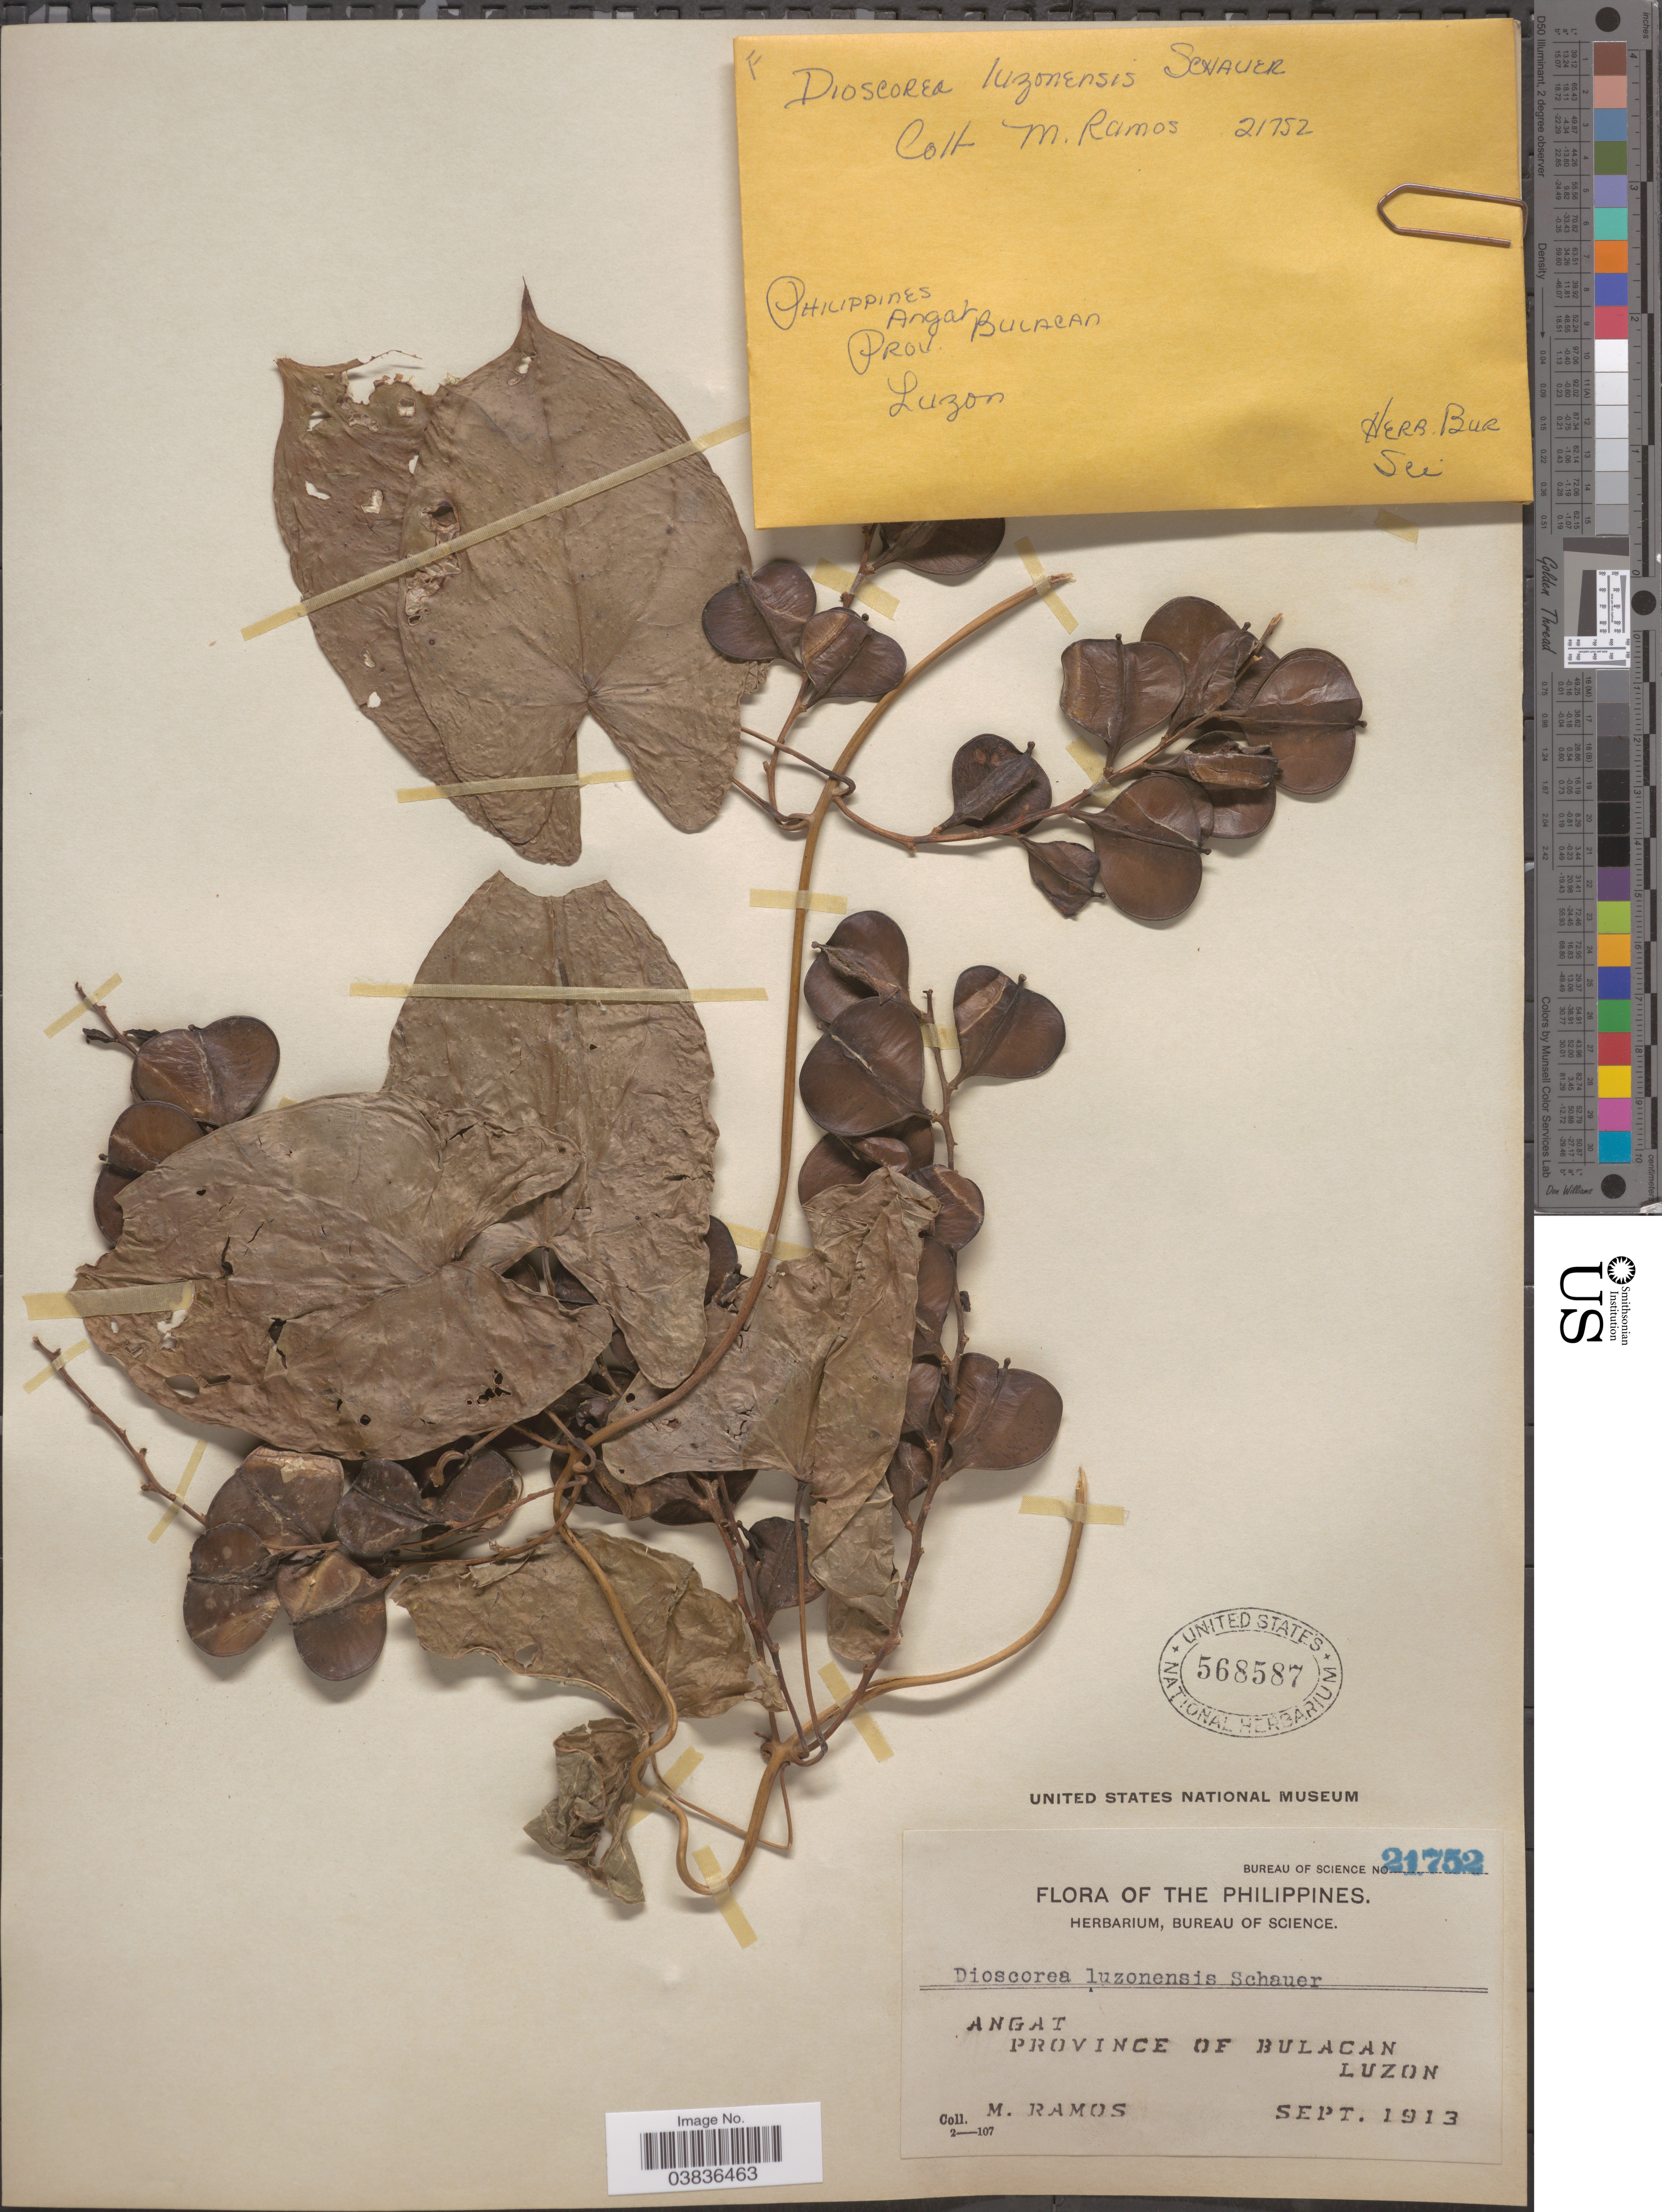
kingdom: Plantae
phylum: Tracheophyta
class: Liliopsida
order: Dioscoreales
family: Dioscoreaceae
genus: Dioscorea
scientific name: Dioscorea luzonensis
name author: Schauer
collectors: M. Ramos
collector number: Bureau of Science 21752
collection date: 1913-09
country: Philippines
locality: Angat, Province of Bulacan, Luzon.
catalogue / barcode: US 568587